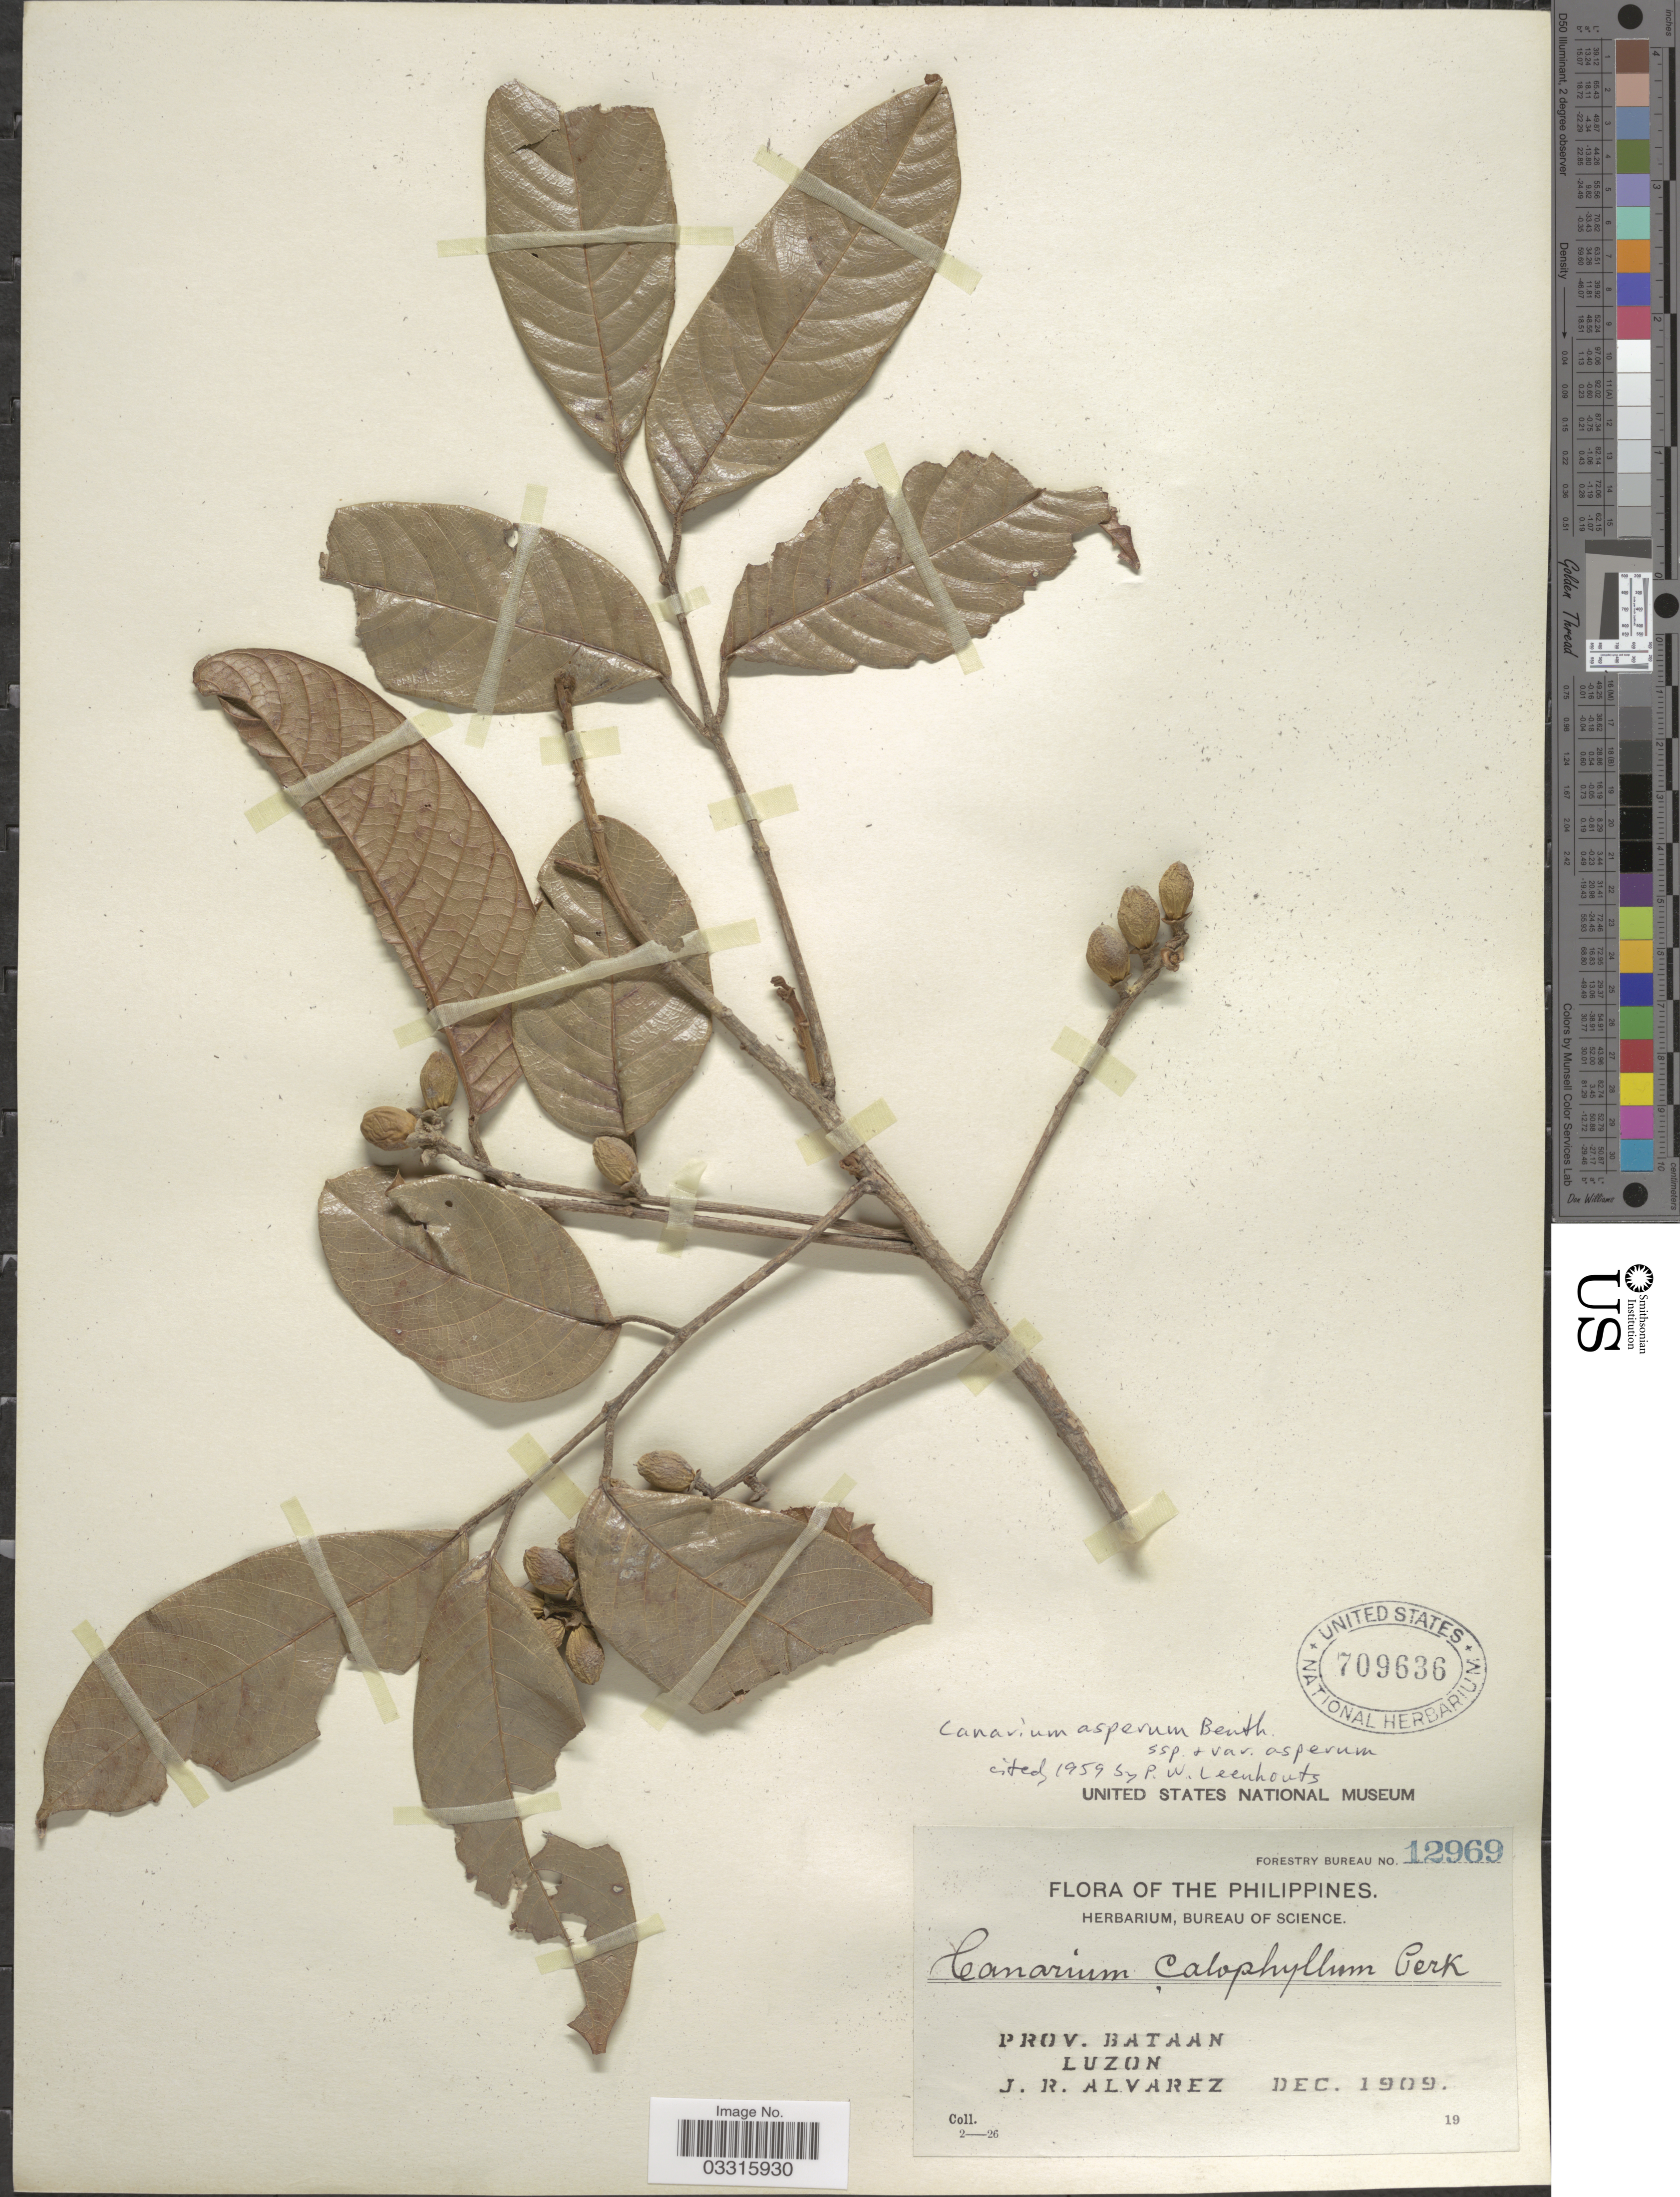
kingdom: Plantae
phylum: Tracheophyta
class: Magnoliopsida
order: Sapindales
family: Burseraceae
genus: Canarium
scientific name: Canarium asperum subsp. asperum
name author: Benth.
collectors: J. Alvarez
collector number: Forestry Bureau 12969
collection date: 1909-12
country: Philippines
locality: Prov. Bataan, Luzon.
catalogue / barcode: US 709636